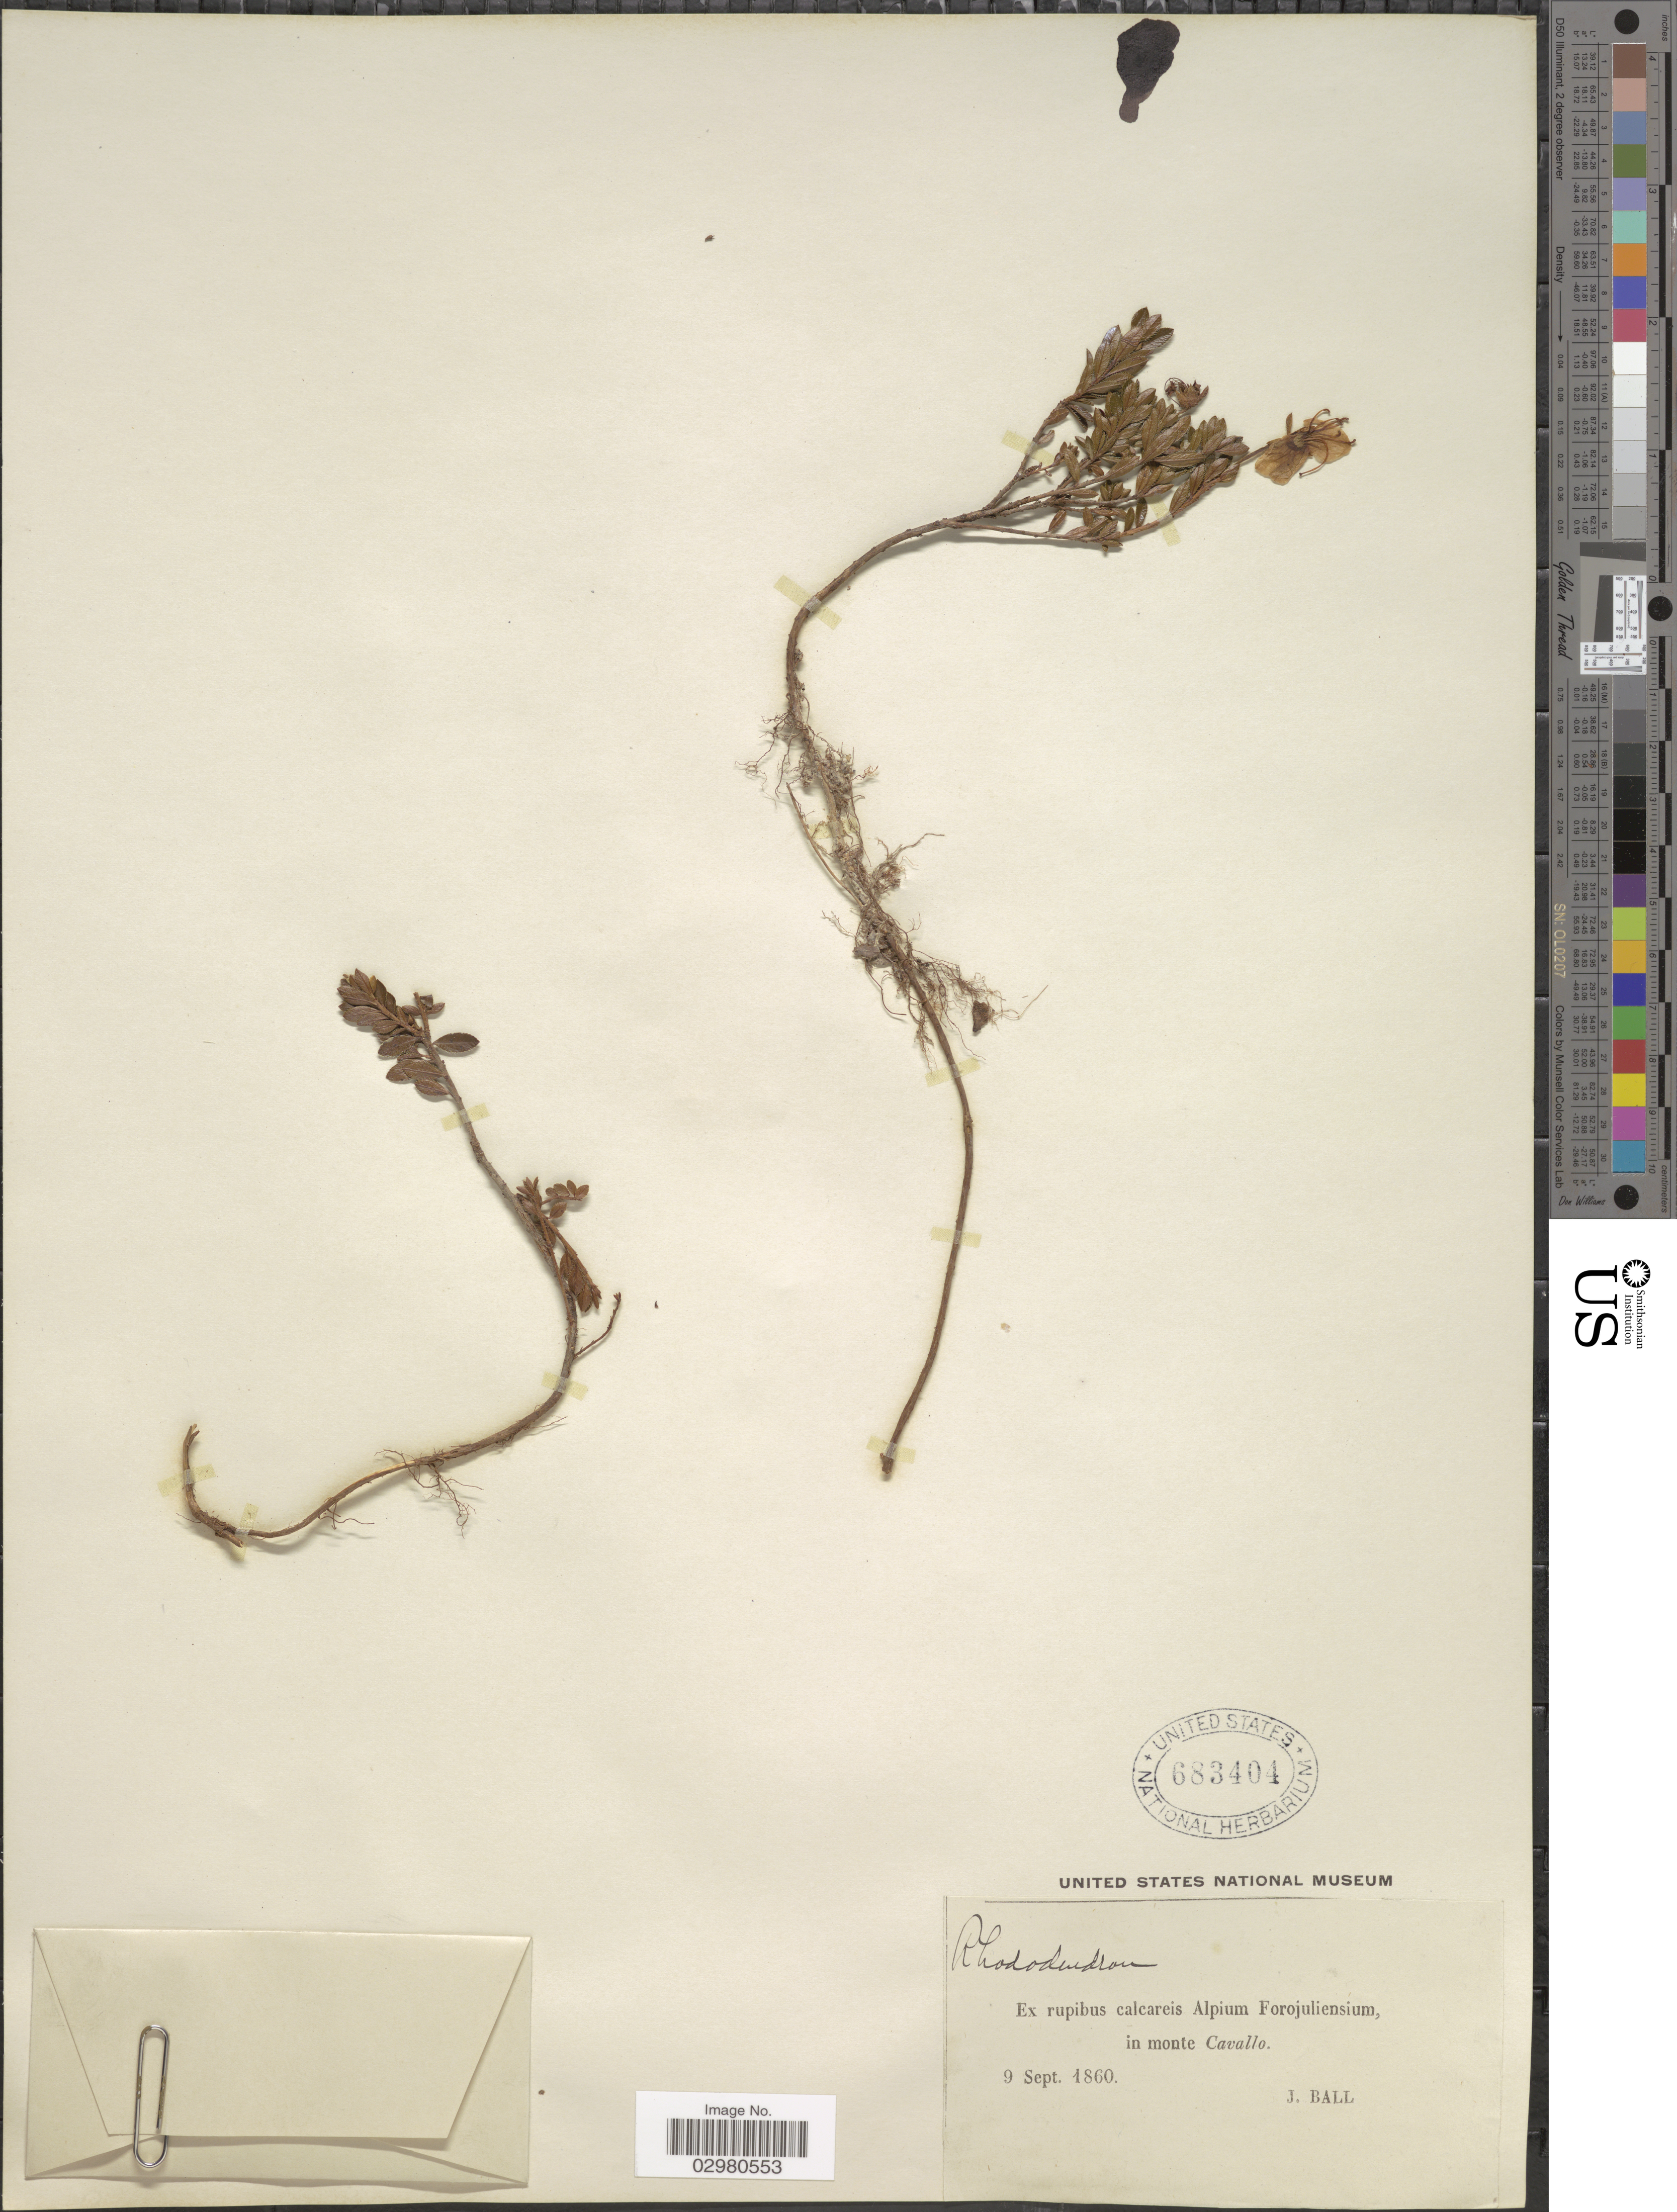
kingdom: Plantae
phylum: Tracheophyta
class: Magnoliopsida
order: Ericales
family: Ericaceae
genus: Rhodothamnus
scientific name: Rhodothamnus sp.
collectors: J. Ball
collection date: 1860-09-09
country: Italy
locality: Ex rupibus calcareis Alpium Forojuliensium, in monte Cavallo.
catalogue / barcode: US 683404